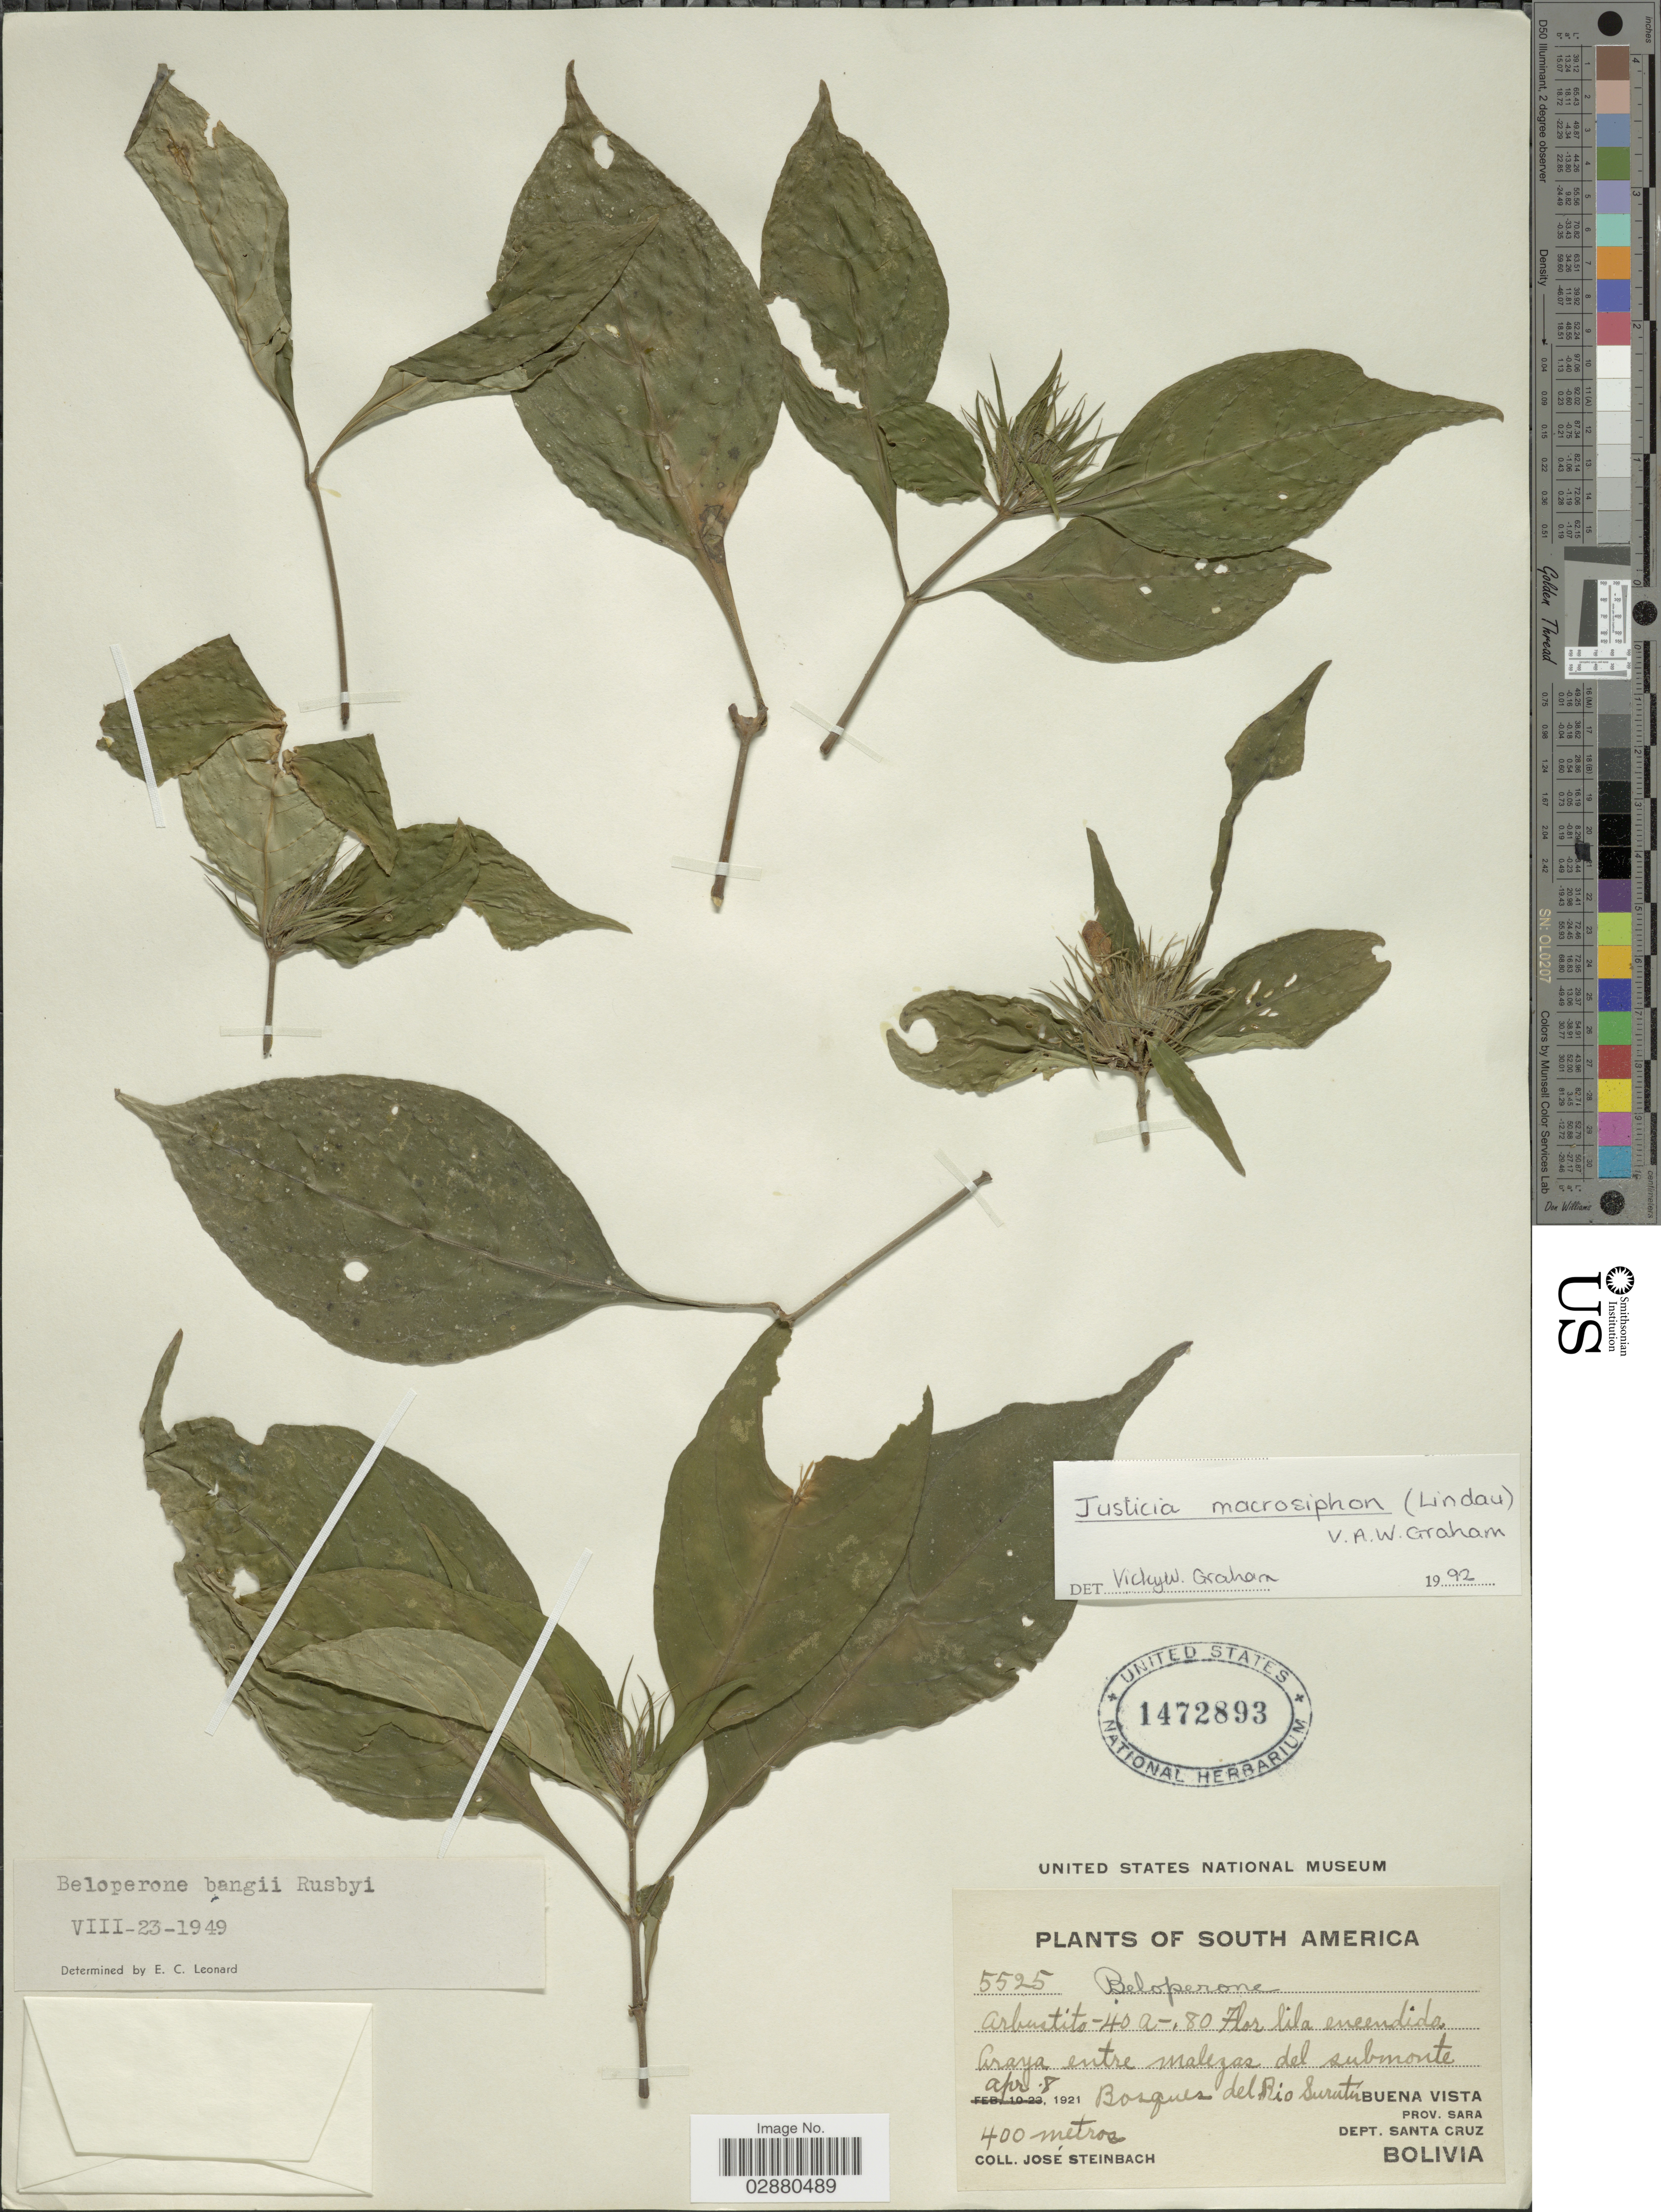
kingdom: Plantae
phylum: Tracheophyta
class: Magnoliopsida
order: Lamiales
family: Acanthaceae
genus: Justicia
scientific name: Justicia riedeliana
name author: (Nees) V.A.W. Graham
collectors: J. Steinbach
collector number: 5525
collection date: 1921-04-08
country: Bolivia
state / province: Santa Cruz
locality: Araya entre malezas del submonte Bosques del Rio Surutú. Buena Vista. Prov. Sara. Dept. Santa Cruz.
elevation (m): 400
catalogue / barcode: US 1472893